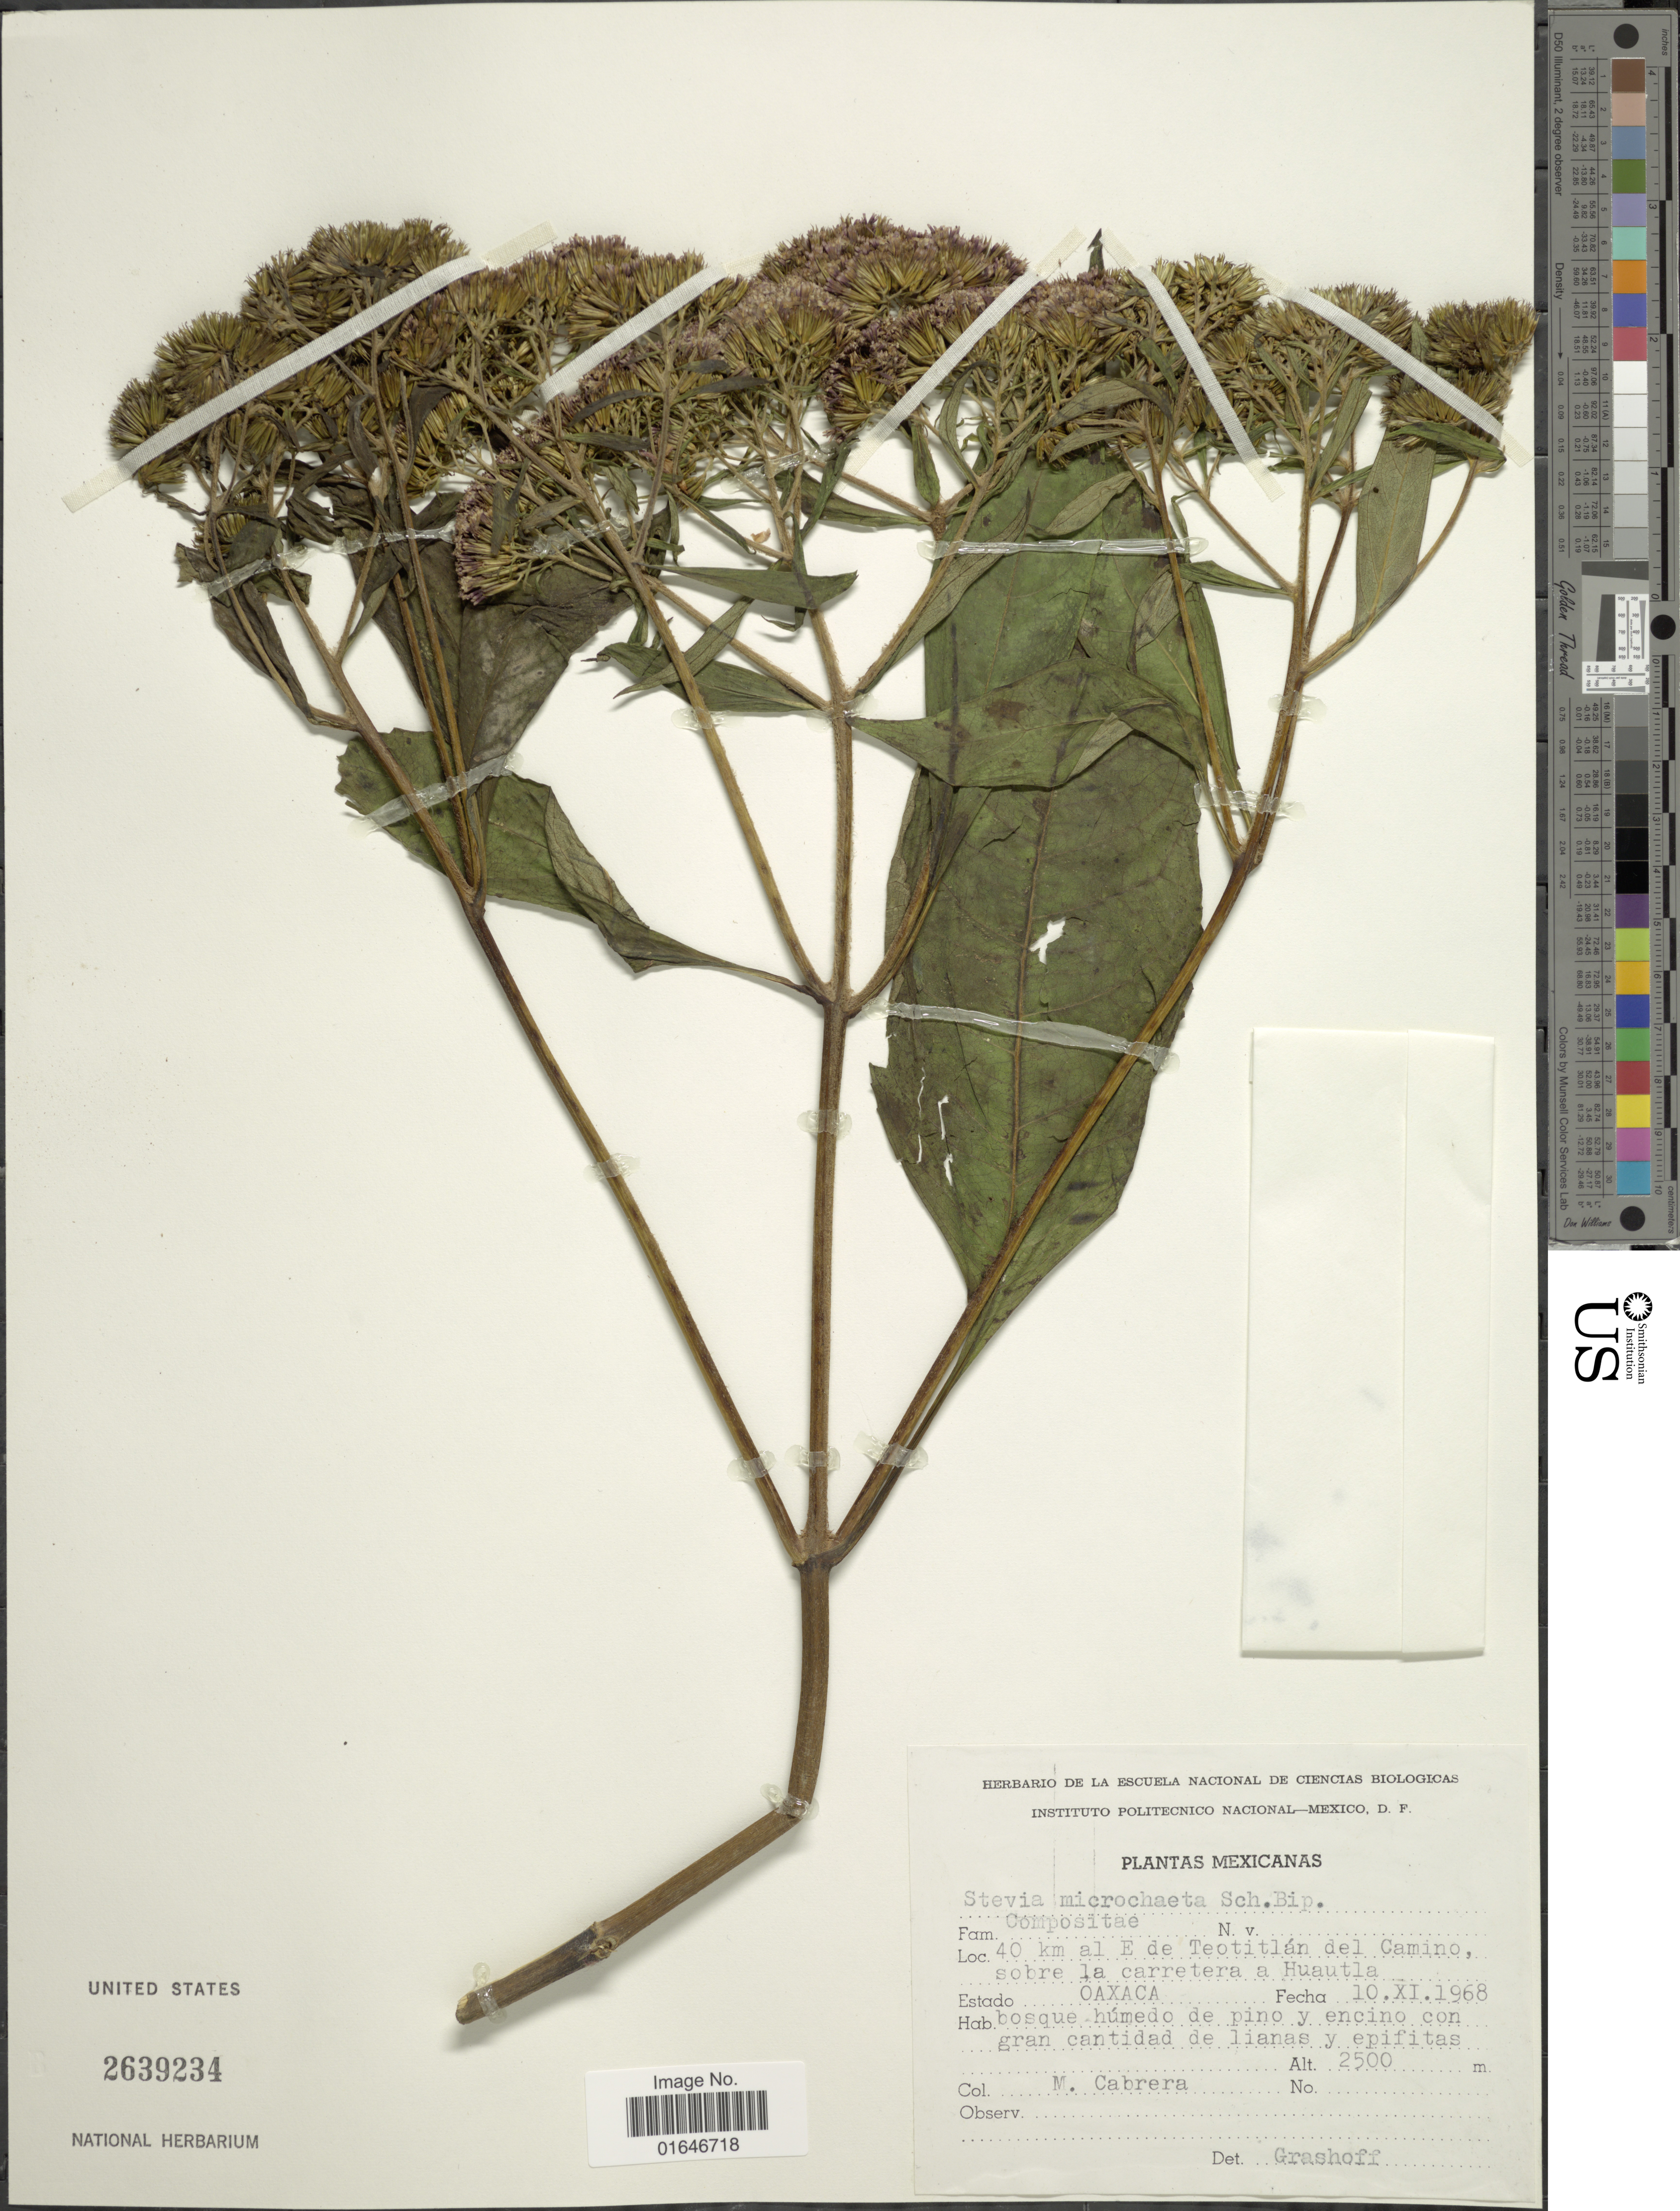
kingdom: Plantae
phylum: Tracheophyta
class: Magnoliopsida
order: Asterales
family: Asteraceae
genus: Stevia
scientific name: Stevia microchaeta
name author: Sch. Bip.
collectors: M. Cabrera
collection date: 1968-11-10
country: Mexico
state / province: Oaxaca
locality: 40 km al E de Teotitlán del Camino, sobre la carretera a Huautla.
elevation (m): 2500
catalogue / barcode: US 2639234